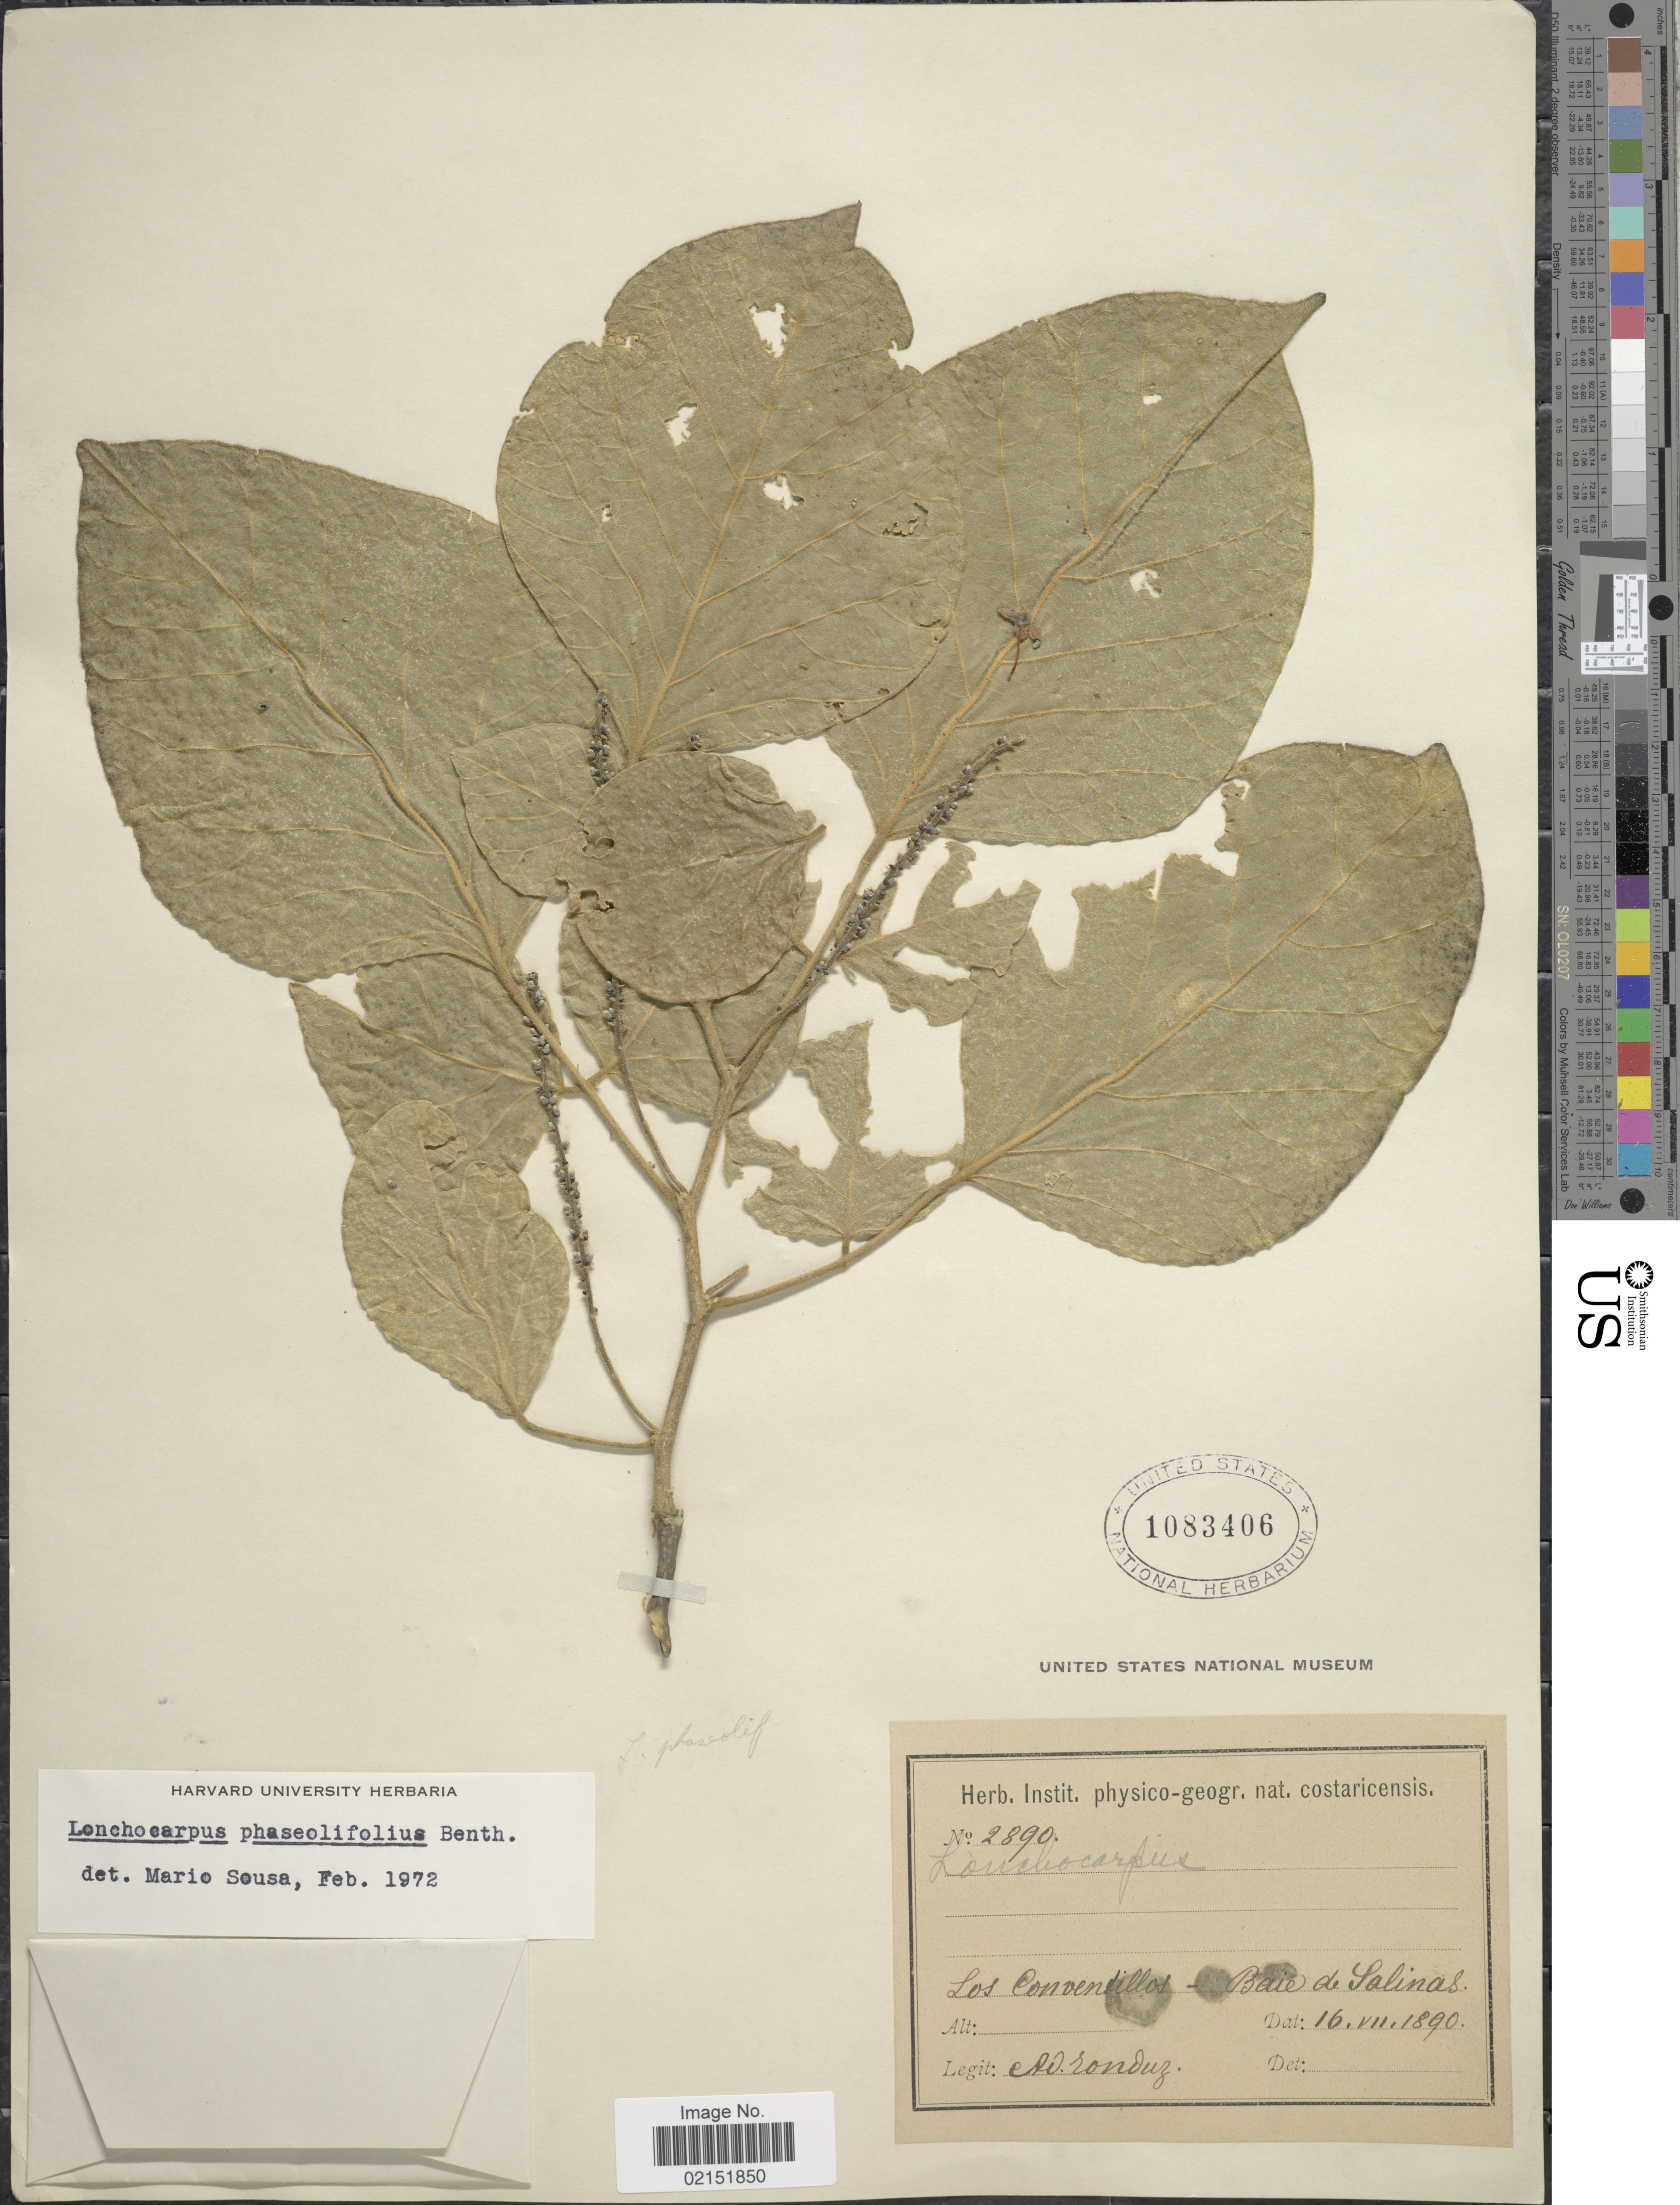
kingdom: Plantae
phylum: Tracheophyta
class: Magnoliopsida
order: Fabales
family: Fabaceae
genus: Lonchocarpus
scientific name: Lonchocarpus phaseolifolius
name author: Benth.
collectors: A. Tonduz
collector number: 2890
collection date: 1890-07-16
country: Costa Rica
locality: Los Conventillos- Baie de Salinas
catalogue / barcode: US 1083406